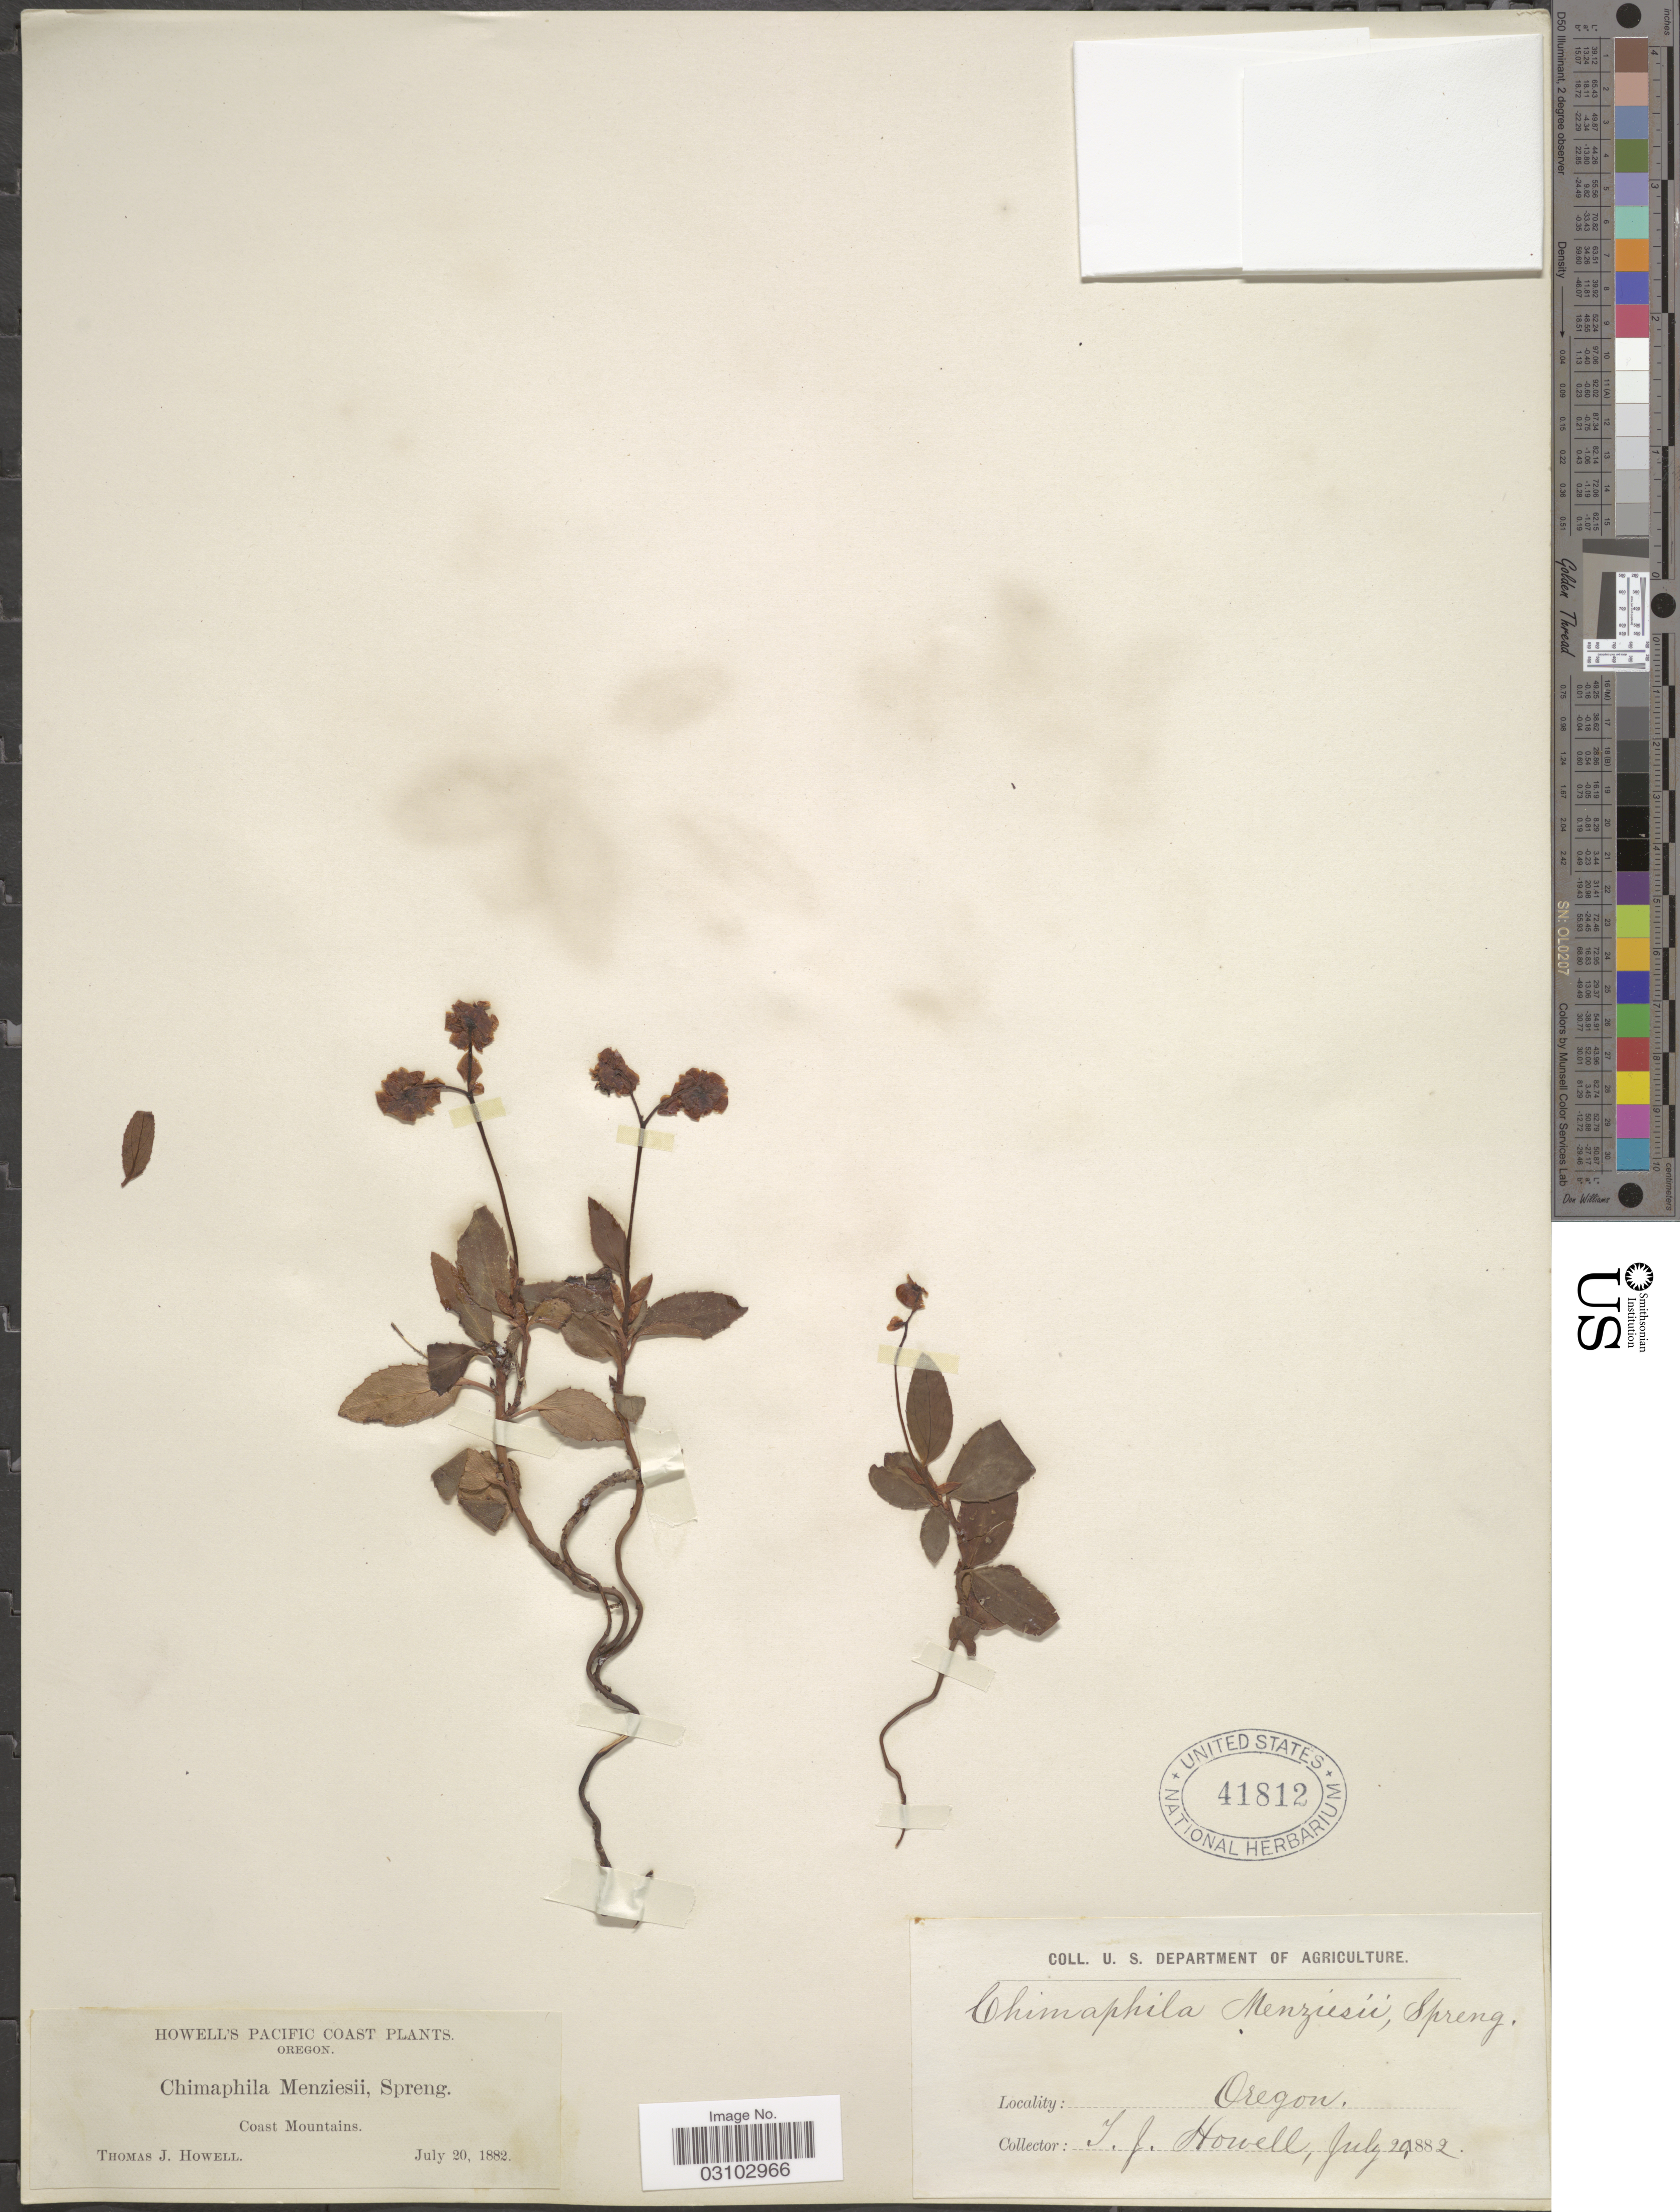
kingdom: Plantae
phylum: Tracheophyta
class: Magnoliopsida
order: Ericales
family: Ericaceae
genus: Chimaphila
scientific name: Chimaphila menziesii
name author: (R. Br. ex G. Don) Spreng.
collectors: T. J. Howell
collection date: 1882-07-20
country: United States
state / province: Oregon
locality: Pacific Coast. Coast Mountains.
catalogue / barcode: US 41812